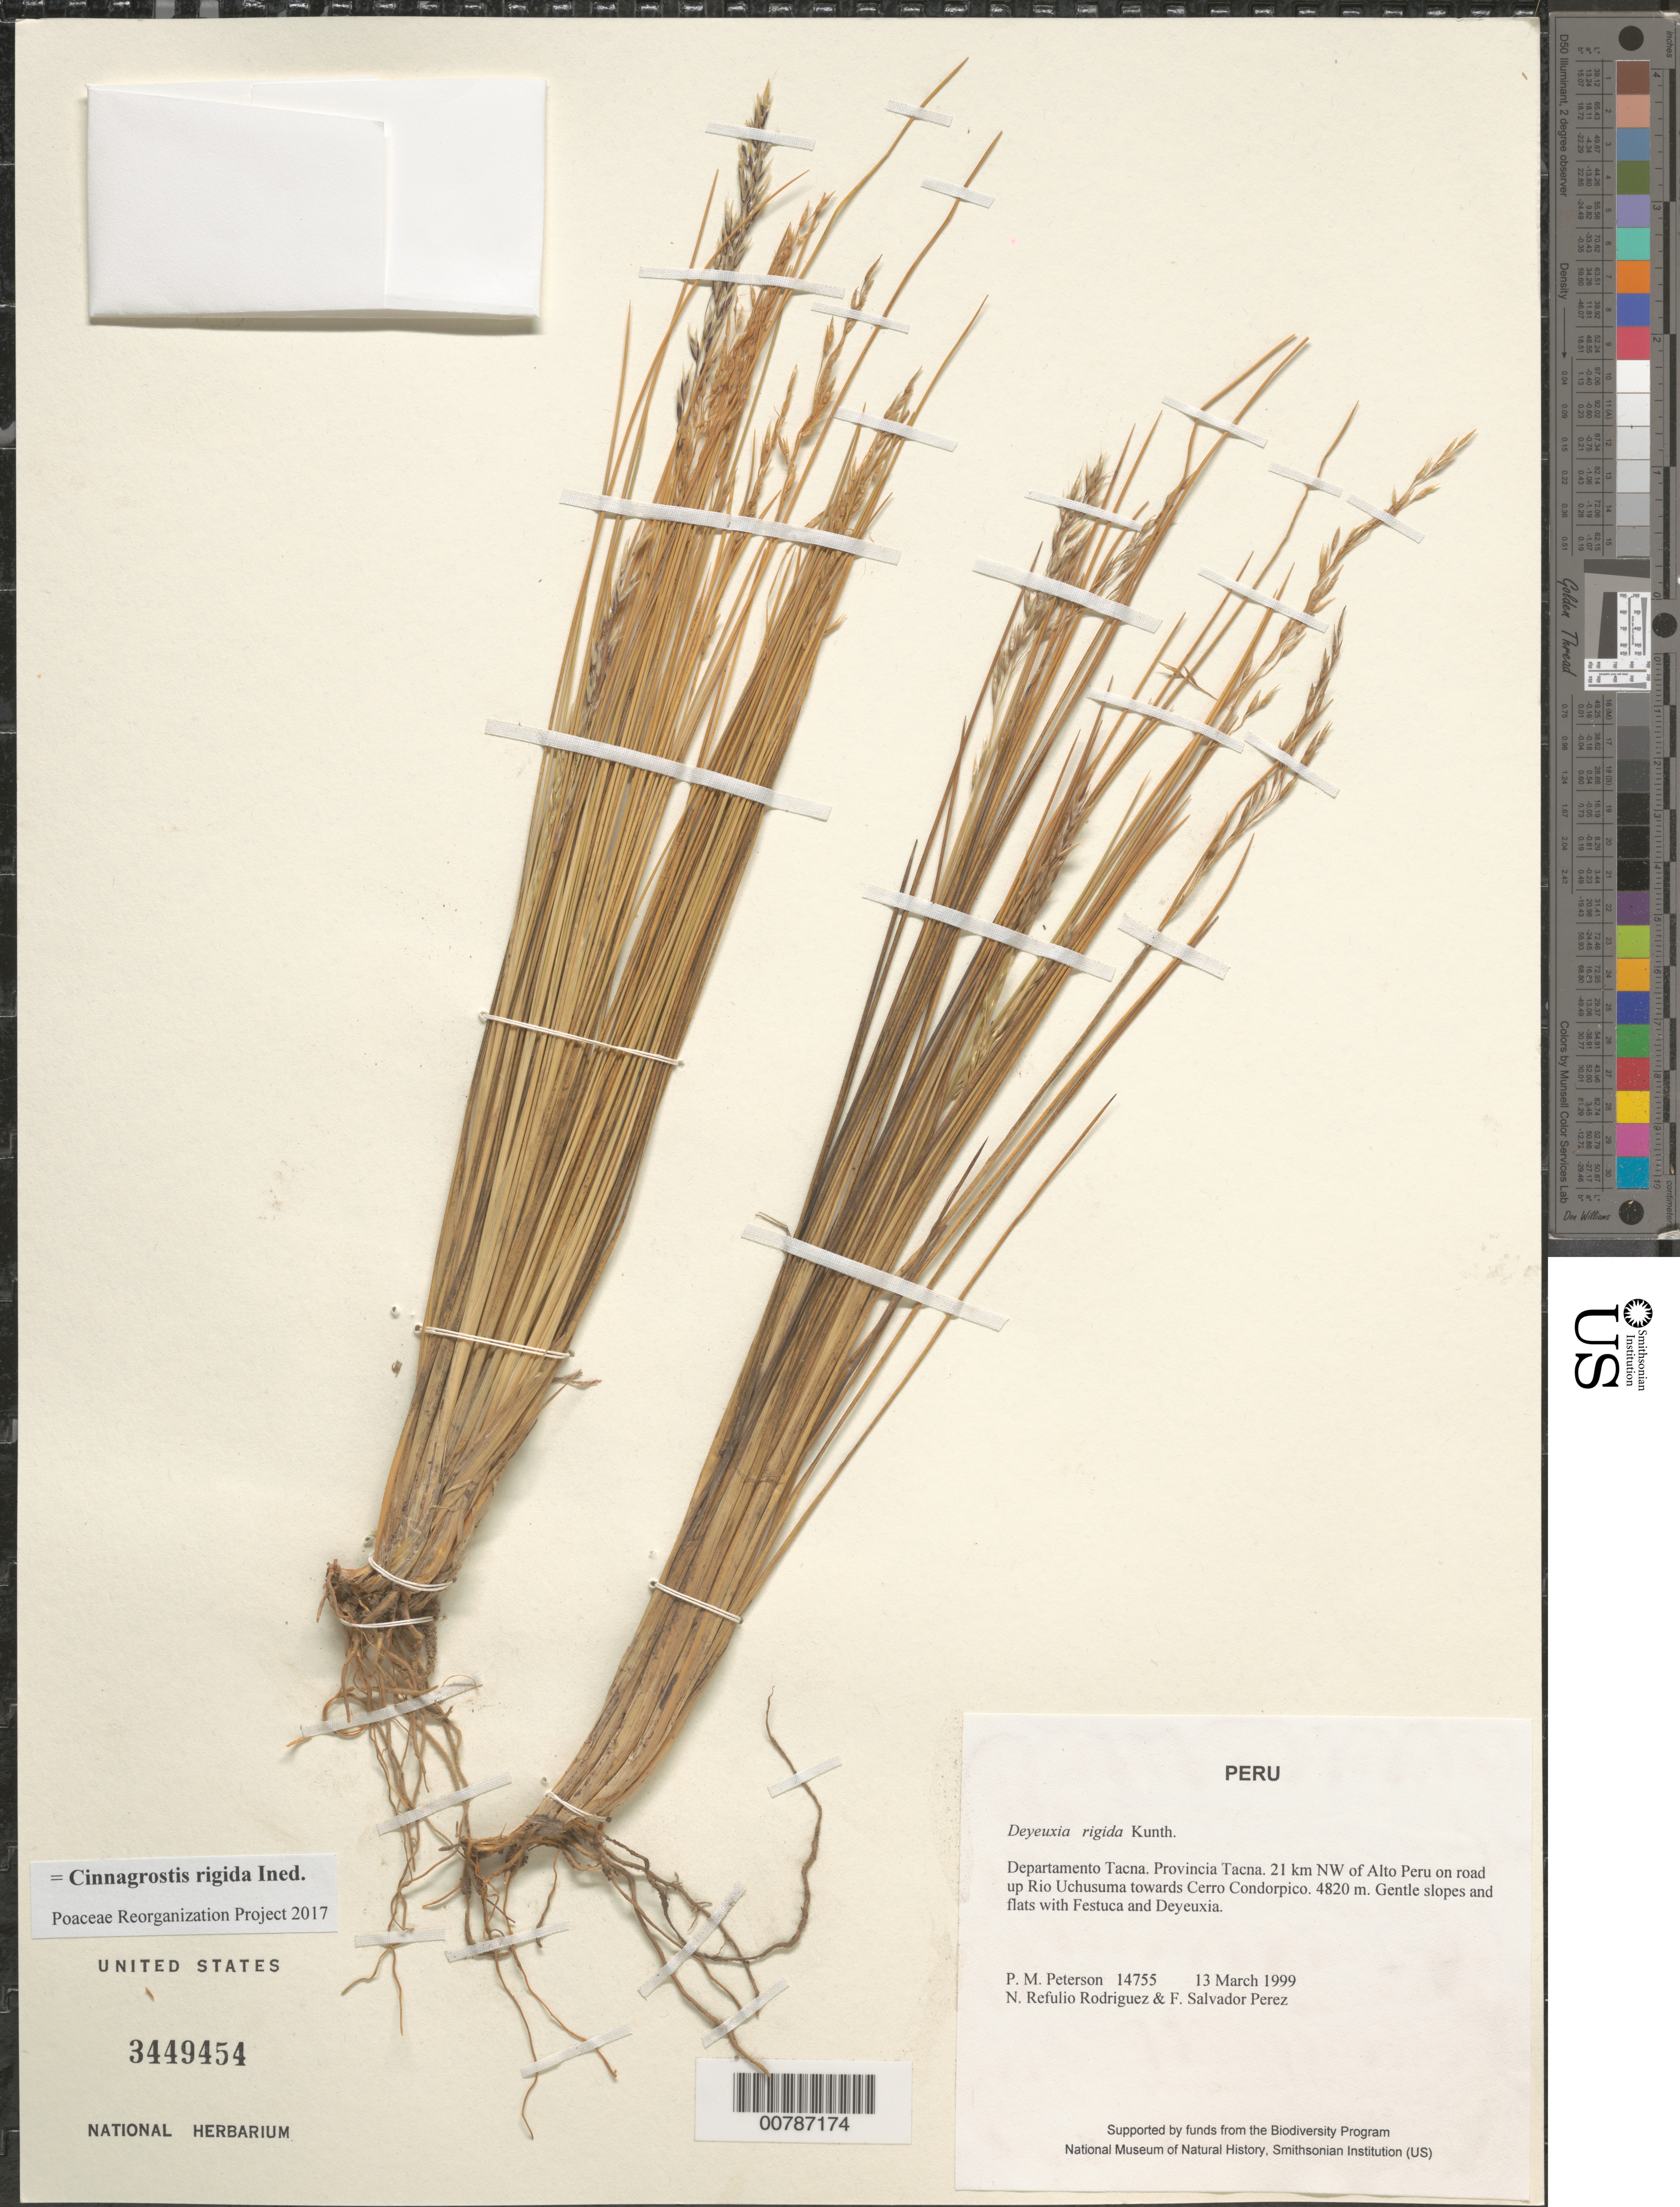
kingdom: Plantae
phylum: Tracheophyta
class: Liliopsida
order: Poales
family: Poaceae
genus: Cinnagrostis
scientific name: Cinnagrostis rigida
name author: (Kunth) P.M. Peterson et al.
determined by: Poaceae Reorganization Project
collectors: P. M. Peterson, N. Refulio-Rodríguez & F. Salvador Perez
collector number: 14755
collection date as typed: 13 Mar 1999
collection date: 1999-03-13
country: Peru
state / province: Tacna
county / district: Tacna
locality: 21 km NW of Alto Peru on road up Rio Uchusuma towards Cerro Condorpico.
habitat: Gentle slopes and flats with Festuca and Deyeuxia.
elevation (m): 4820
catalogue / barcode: US 3449454